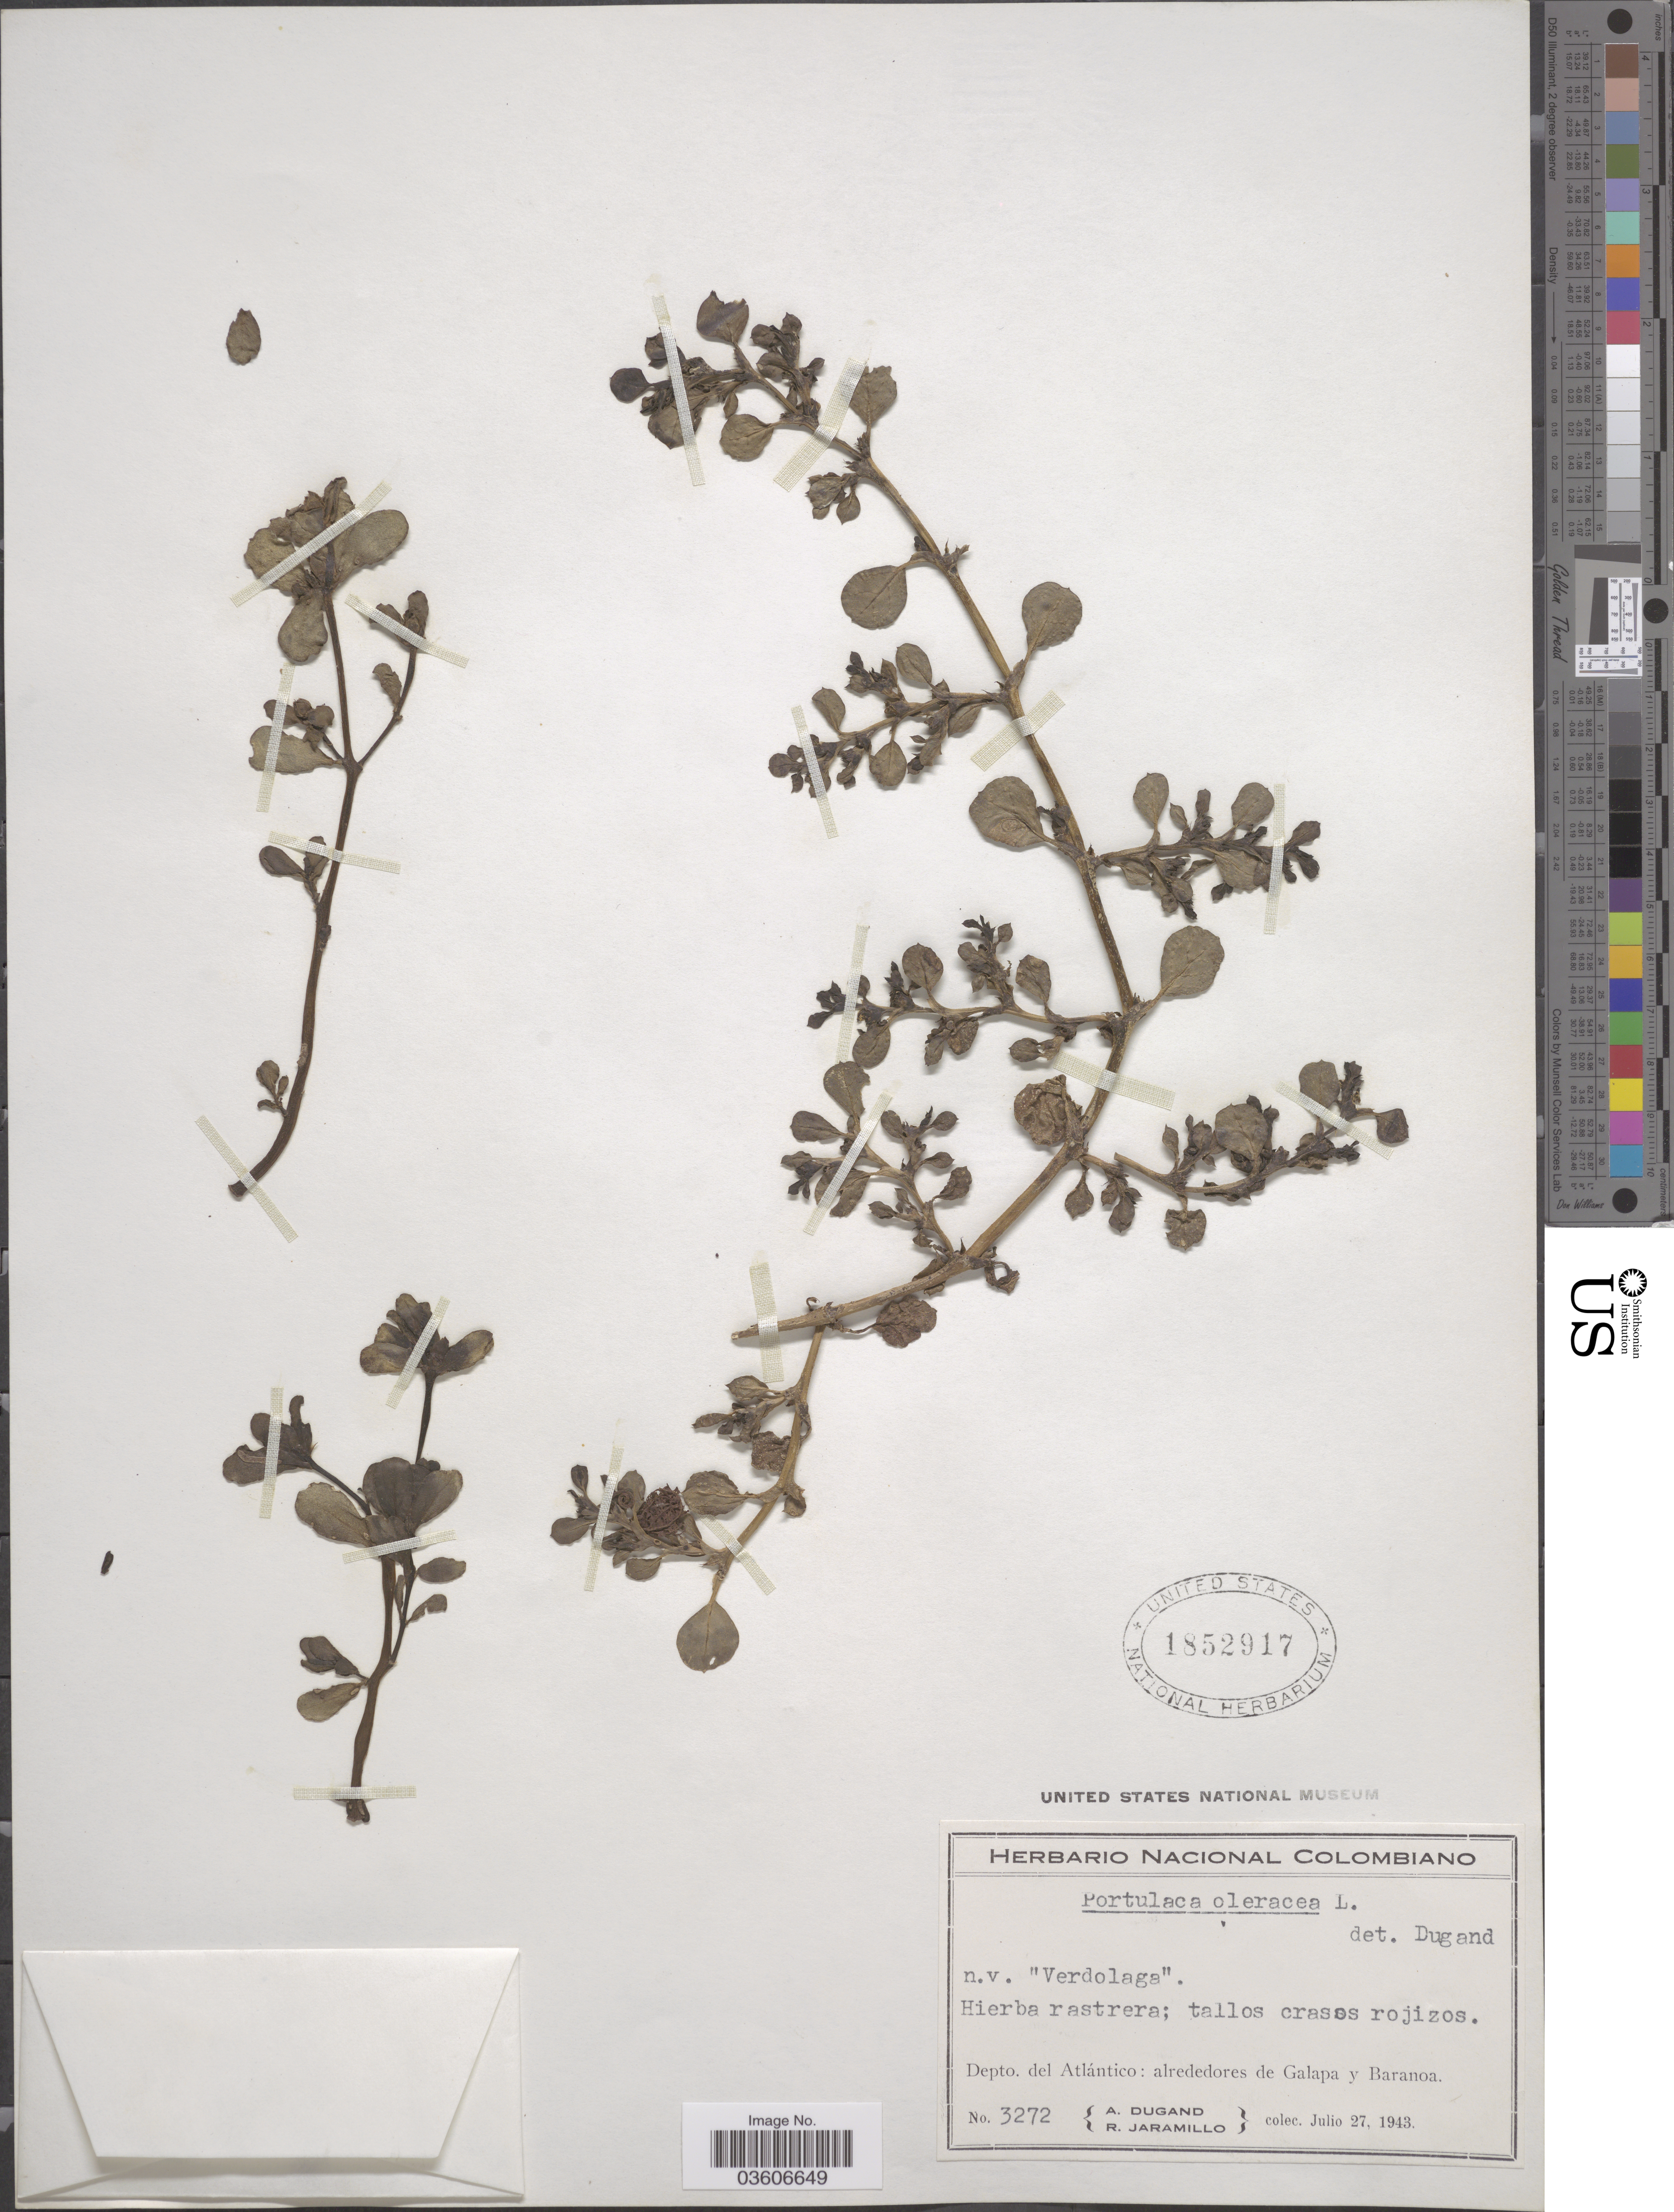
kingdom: Plantae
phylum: Tracheophyta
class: Magnoliopsida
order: Caryophyllales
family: Portulacaceae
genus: Portulaca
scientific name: Portulaca oleracea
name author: L.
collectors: A. Dugand & R. Jaramillo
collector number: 3272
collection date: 1943-07-27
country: Colombia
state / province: Atlántico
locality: Depto. del Atlántico: alrededores de Galapa y Baranoa.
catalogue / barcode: US 1852917